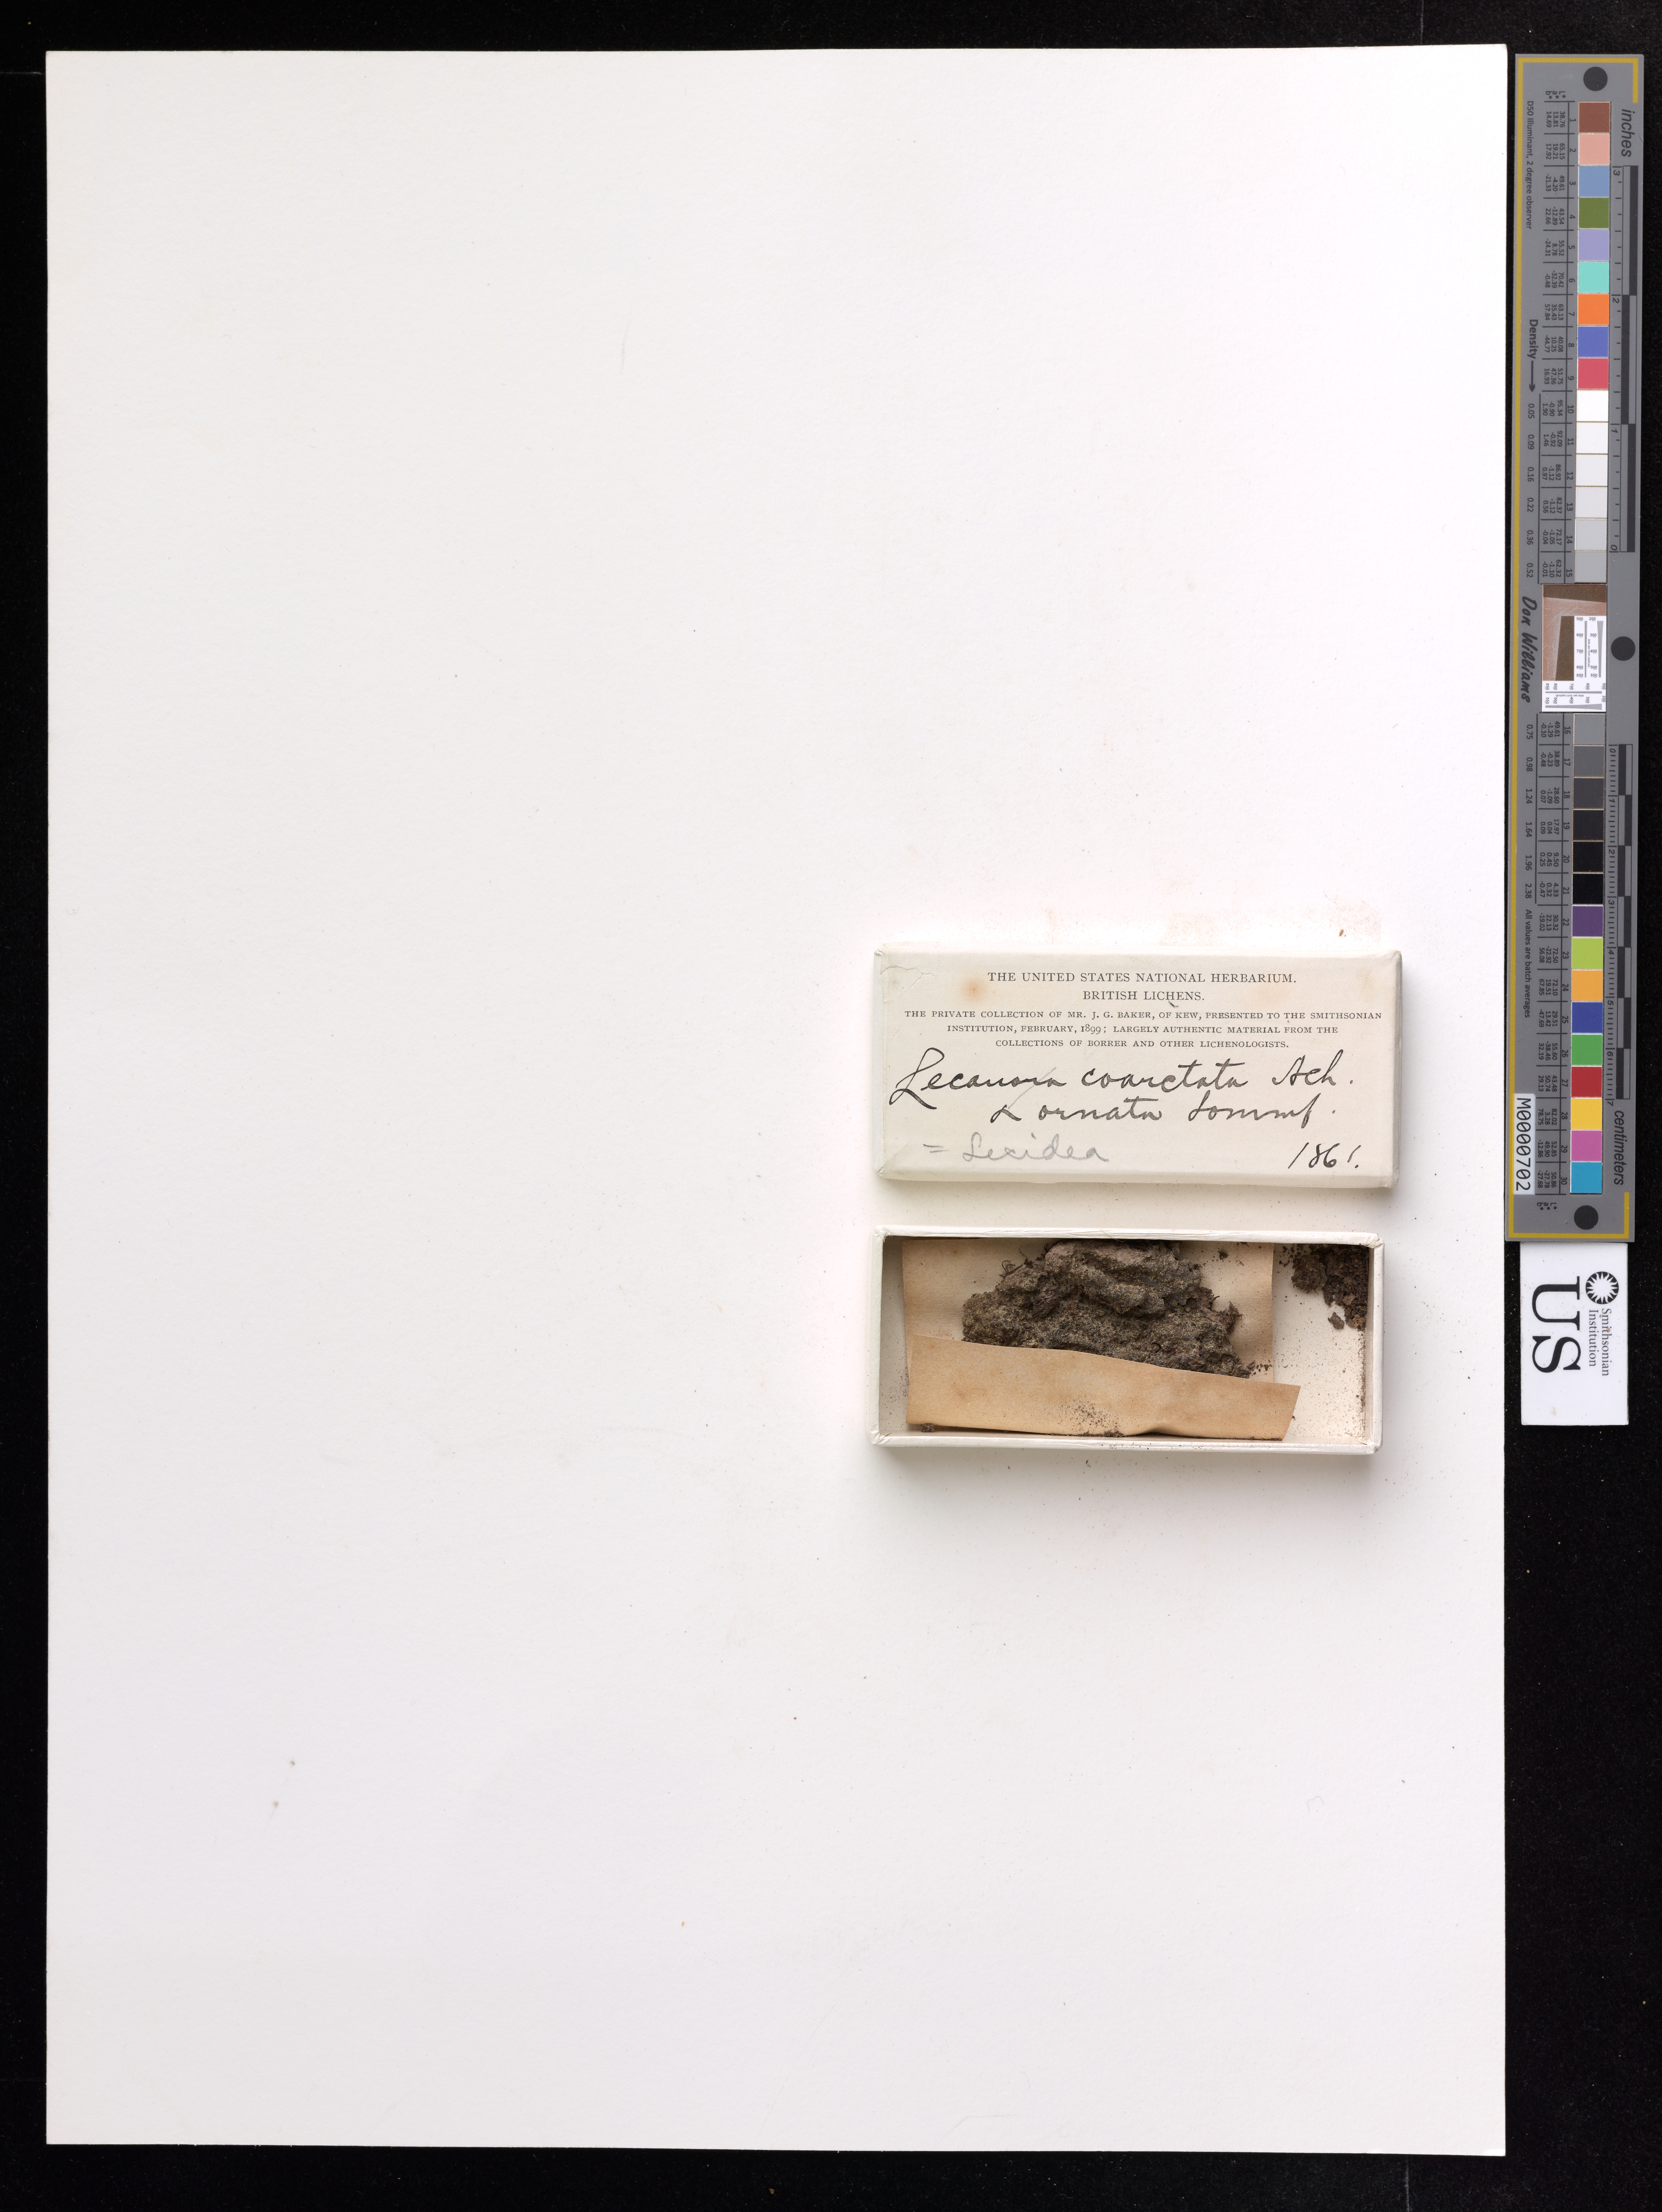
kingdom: Fungi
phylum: Ascomycota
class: Lecanoromycetes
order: Baeomycetales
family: Trapeliaceae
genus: Trapelia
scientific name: Trapelia coarctata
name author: (Small) M. Choisy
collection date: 1861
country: United Kingdom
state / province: England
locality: Old walls at W edge of Ten end. S Mo. ?